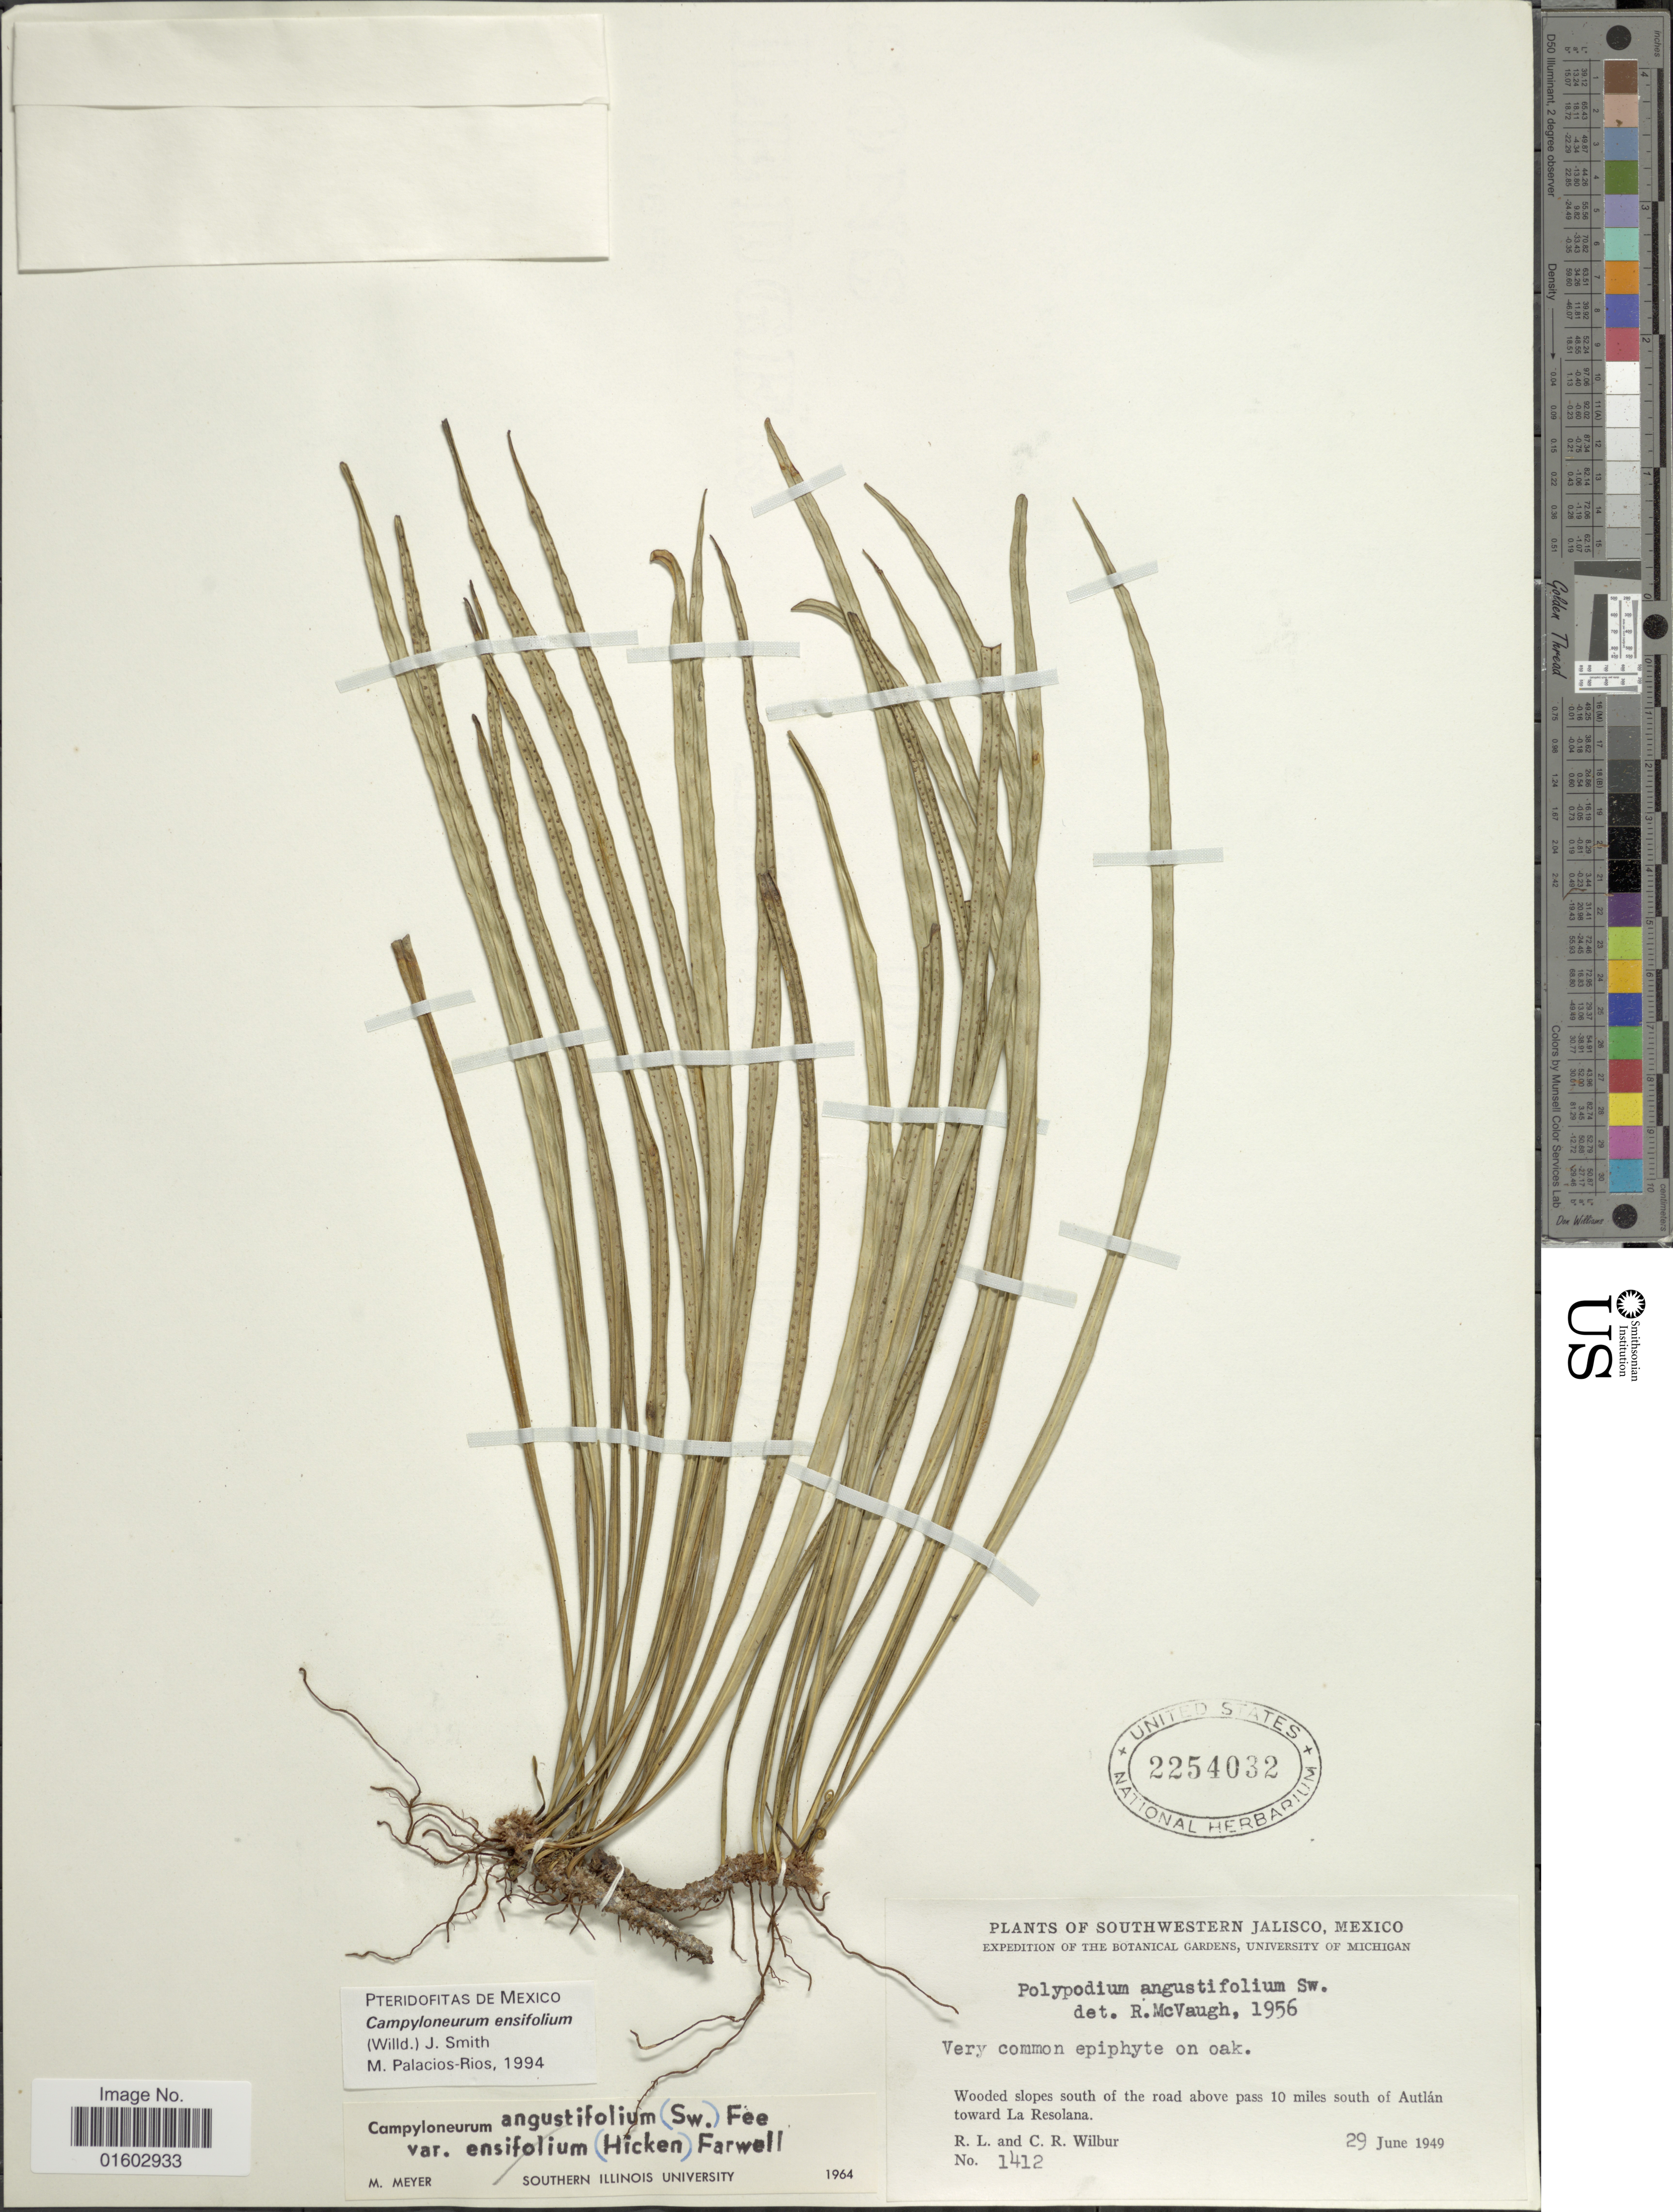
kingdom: Plantae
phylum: Tracheophyta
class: Polypodiopsida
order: Polypodiales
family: Polypodiaceae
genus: Campyloneurum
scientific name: Campyloneurum angustifolium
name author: (Sw.) Fée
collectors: R. L. Wilbur & C. Wilbur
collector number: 1412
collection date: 1949-06-29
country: Mexico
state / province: Jalisco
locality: Southwestern Jalisco, wooded slopes south of the road above pass 10 miles south of Autlan toward La Resolana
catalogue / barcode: US 2254032